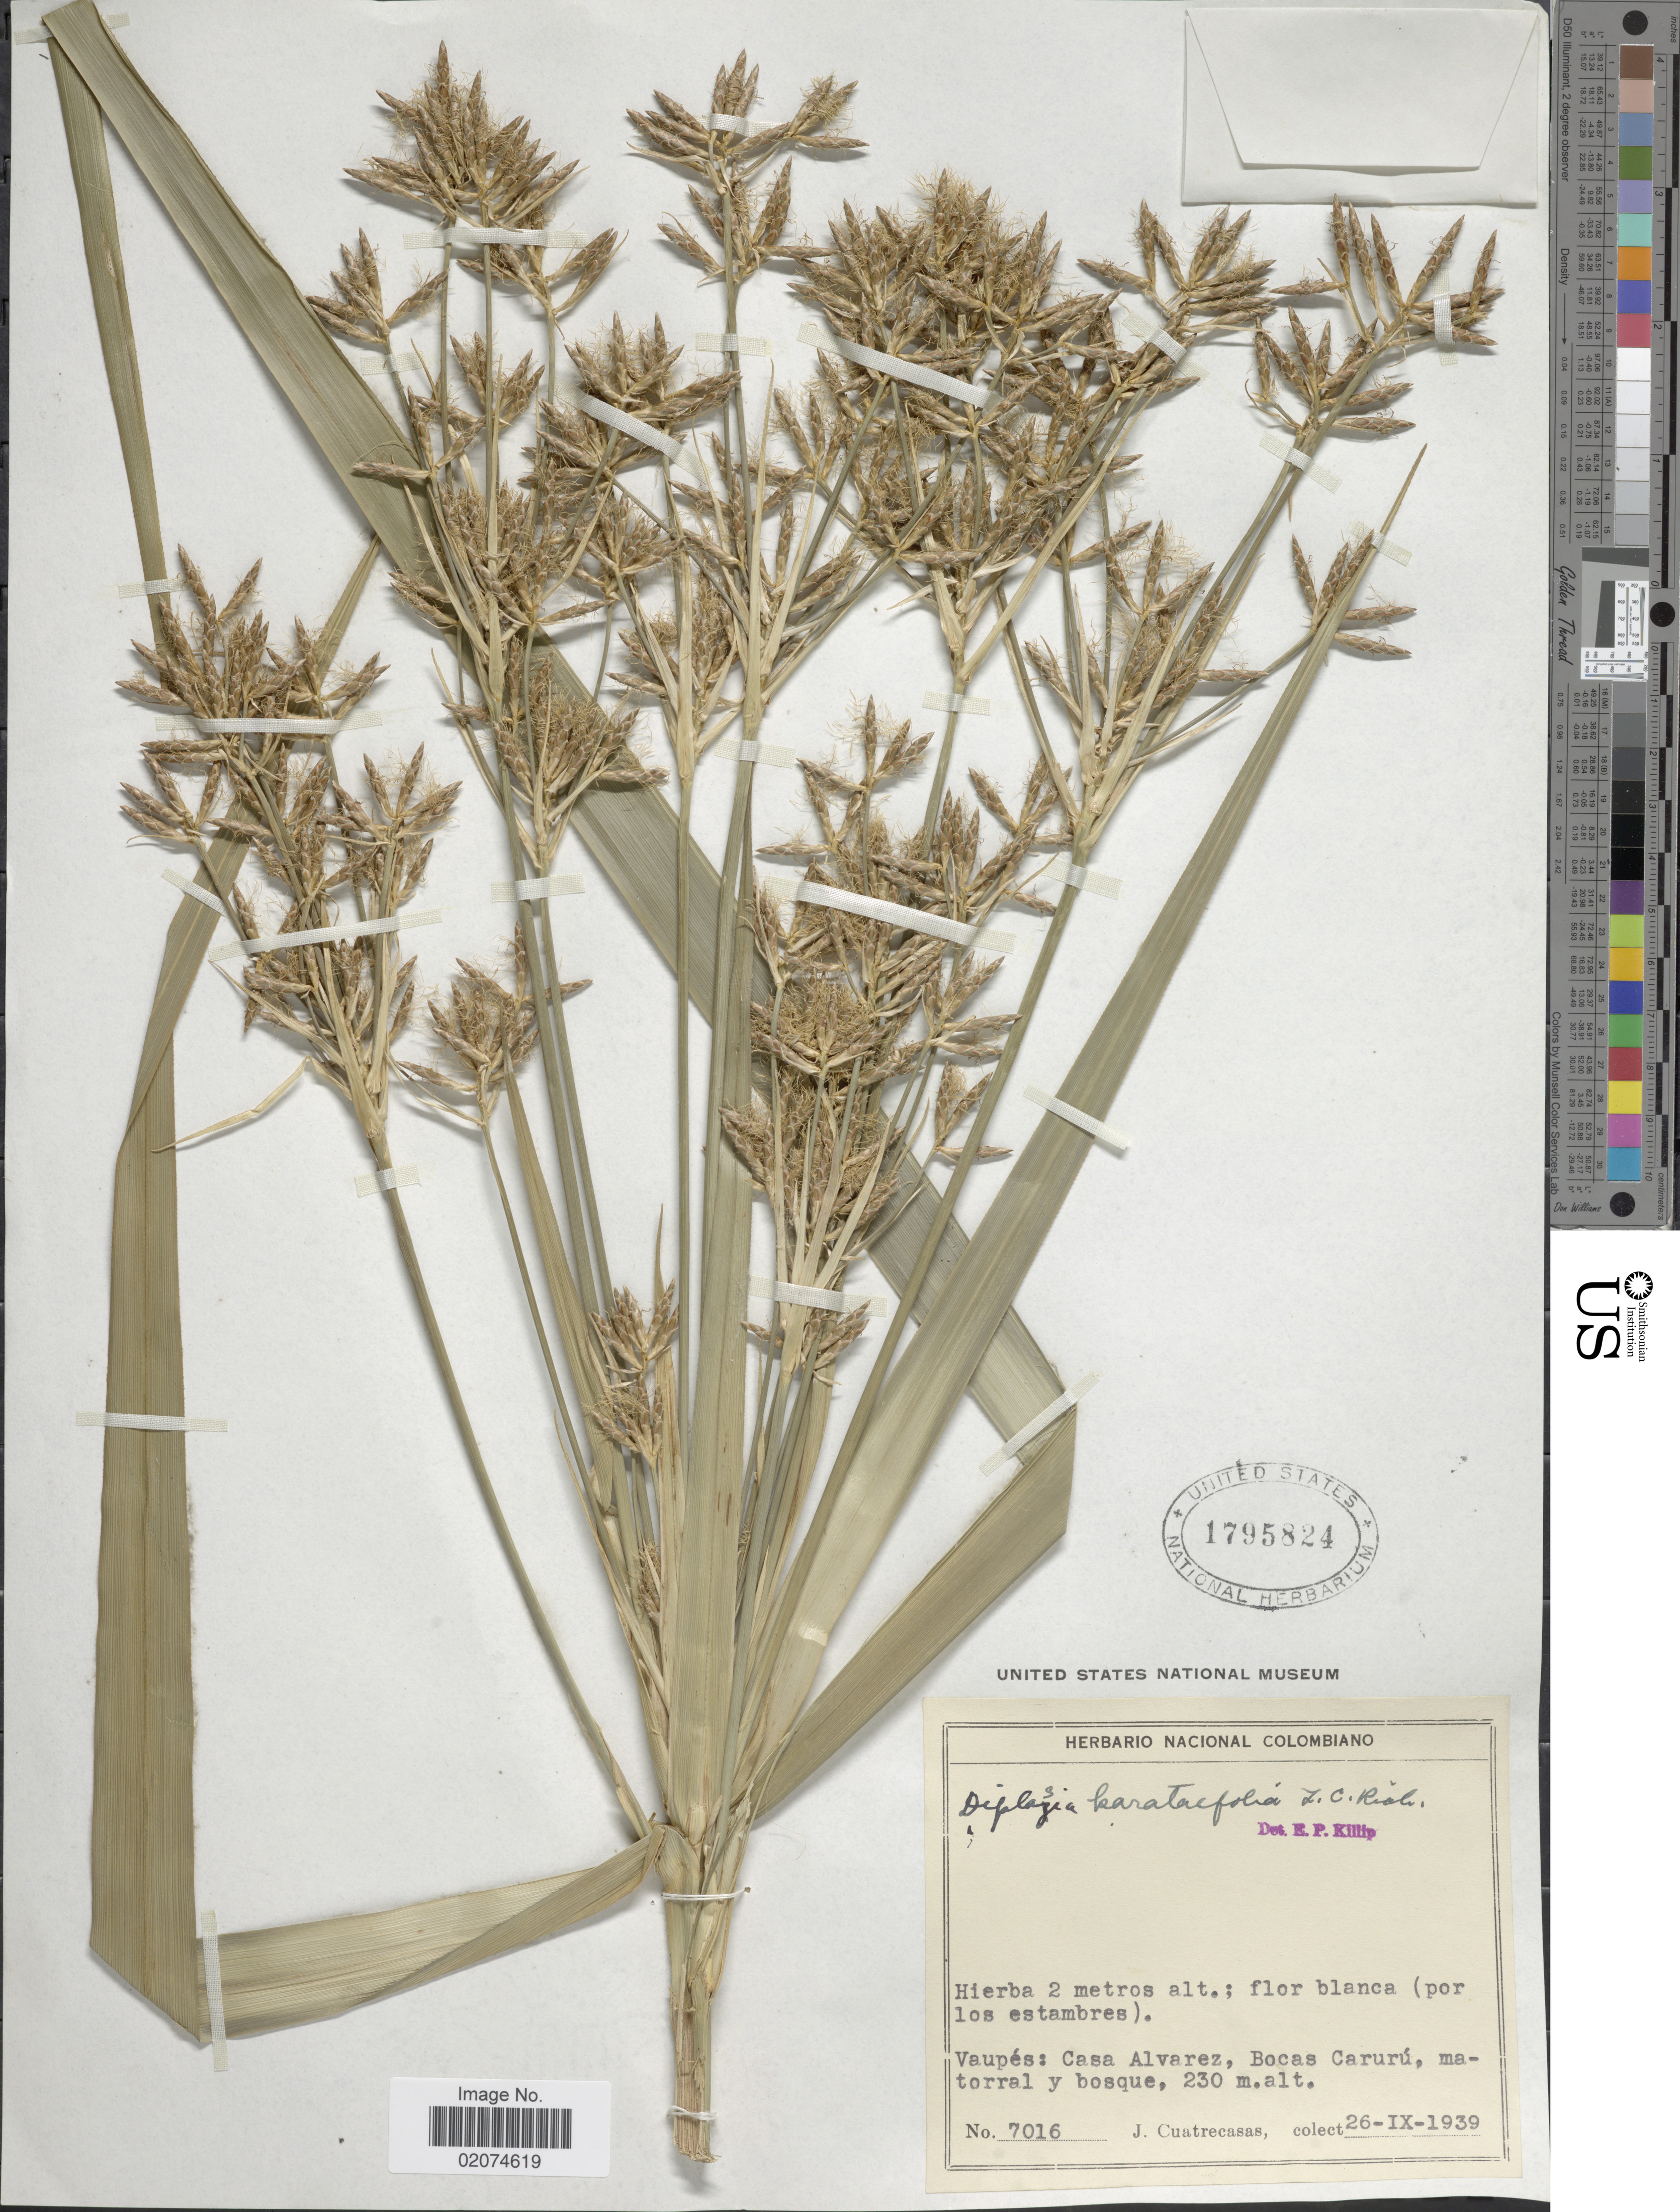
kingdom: Plantae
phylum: Tracheophyta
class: Liliopsida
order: Poales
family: Cyperaceae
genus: Diplasia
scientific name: Diplasia karatifolia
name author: Rich.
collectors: J. Cuatrecasas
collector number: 7016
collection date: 1939-09-26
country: Colombia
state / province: Vaupés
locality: Vaupes: Casa Alvarez, Bocas Caruru, Matorral y bosque.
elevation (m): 230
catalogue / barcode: US 1795824